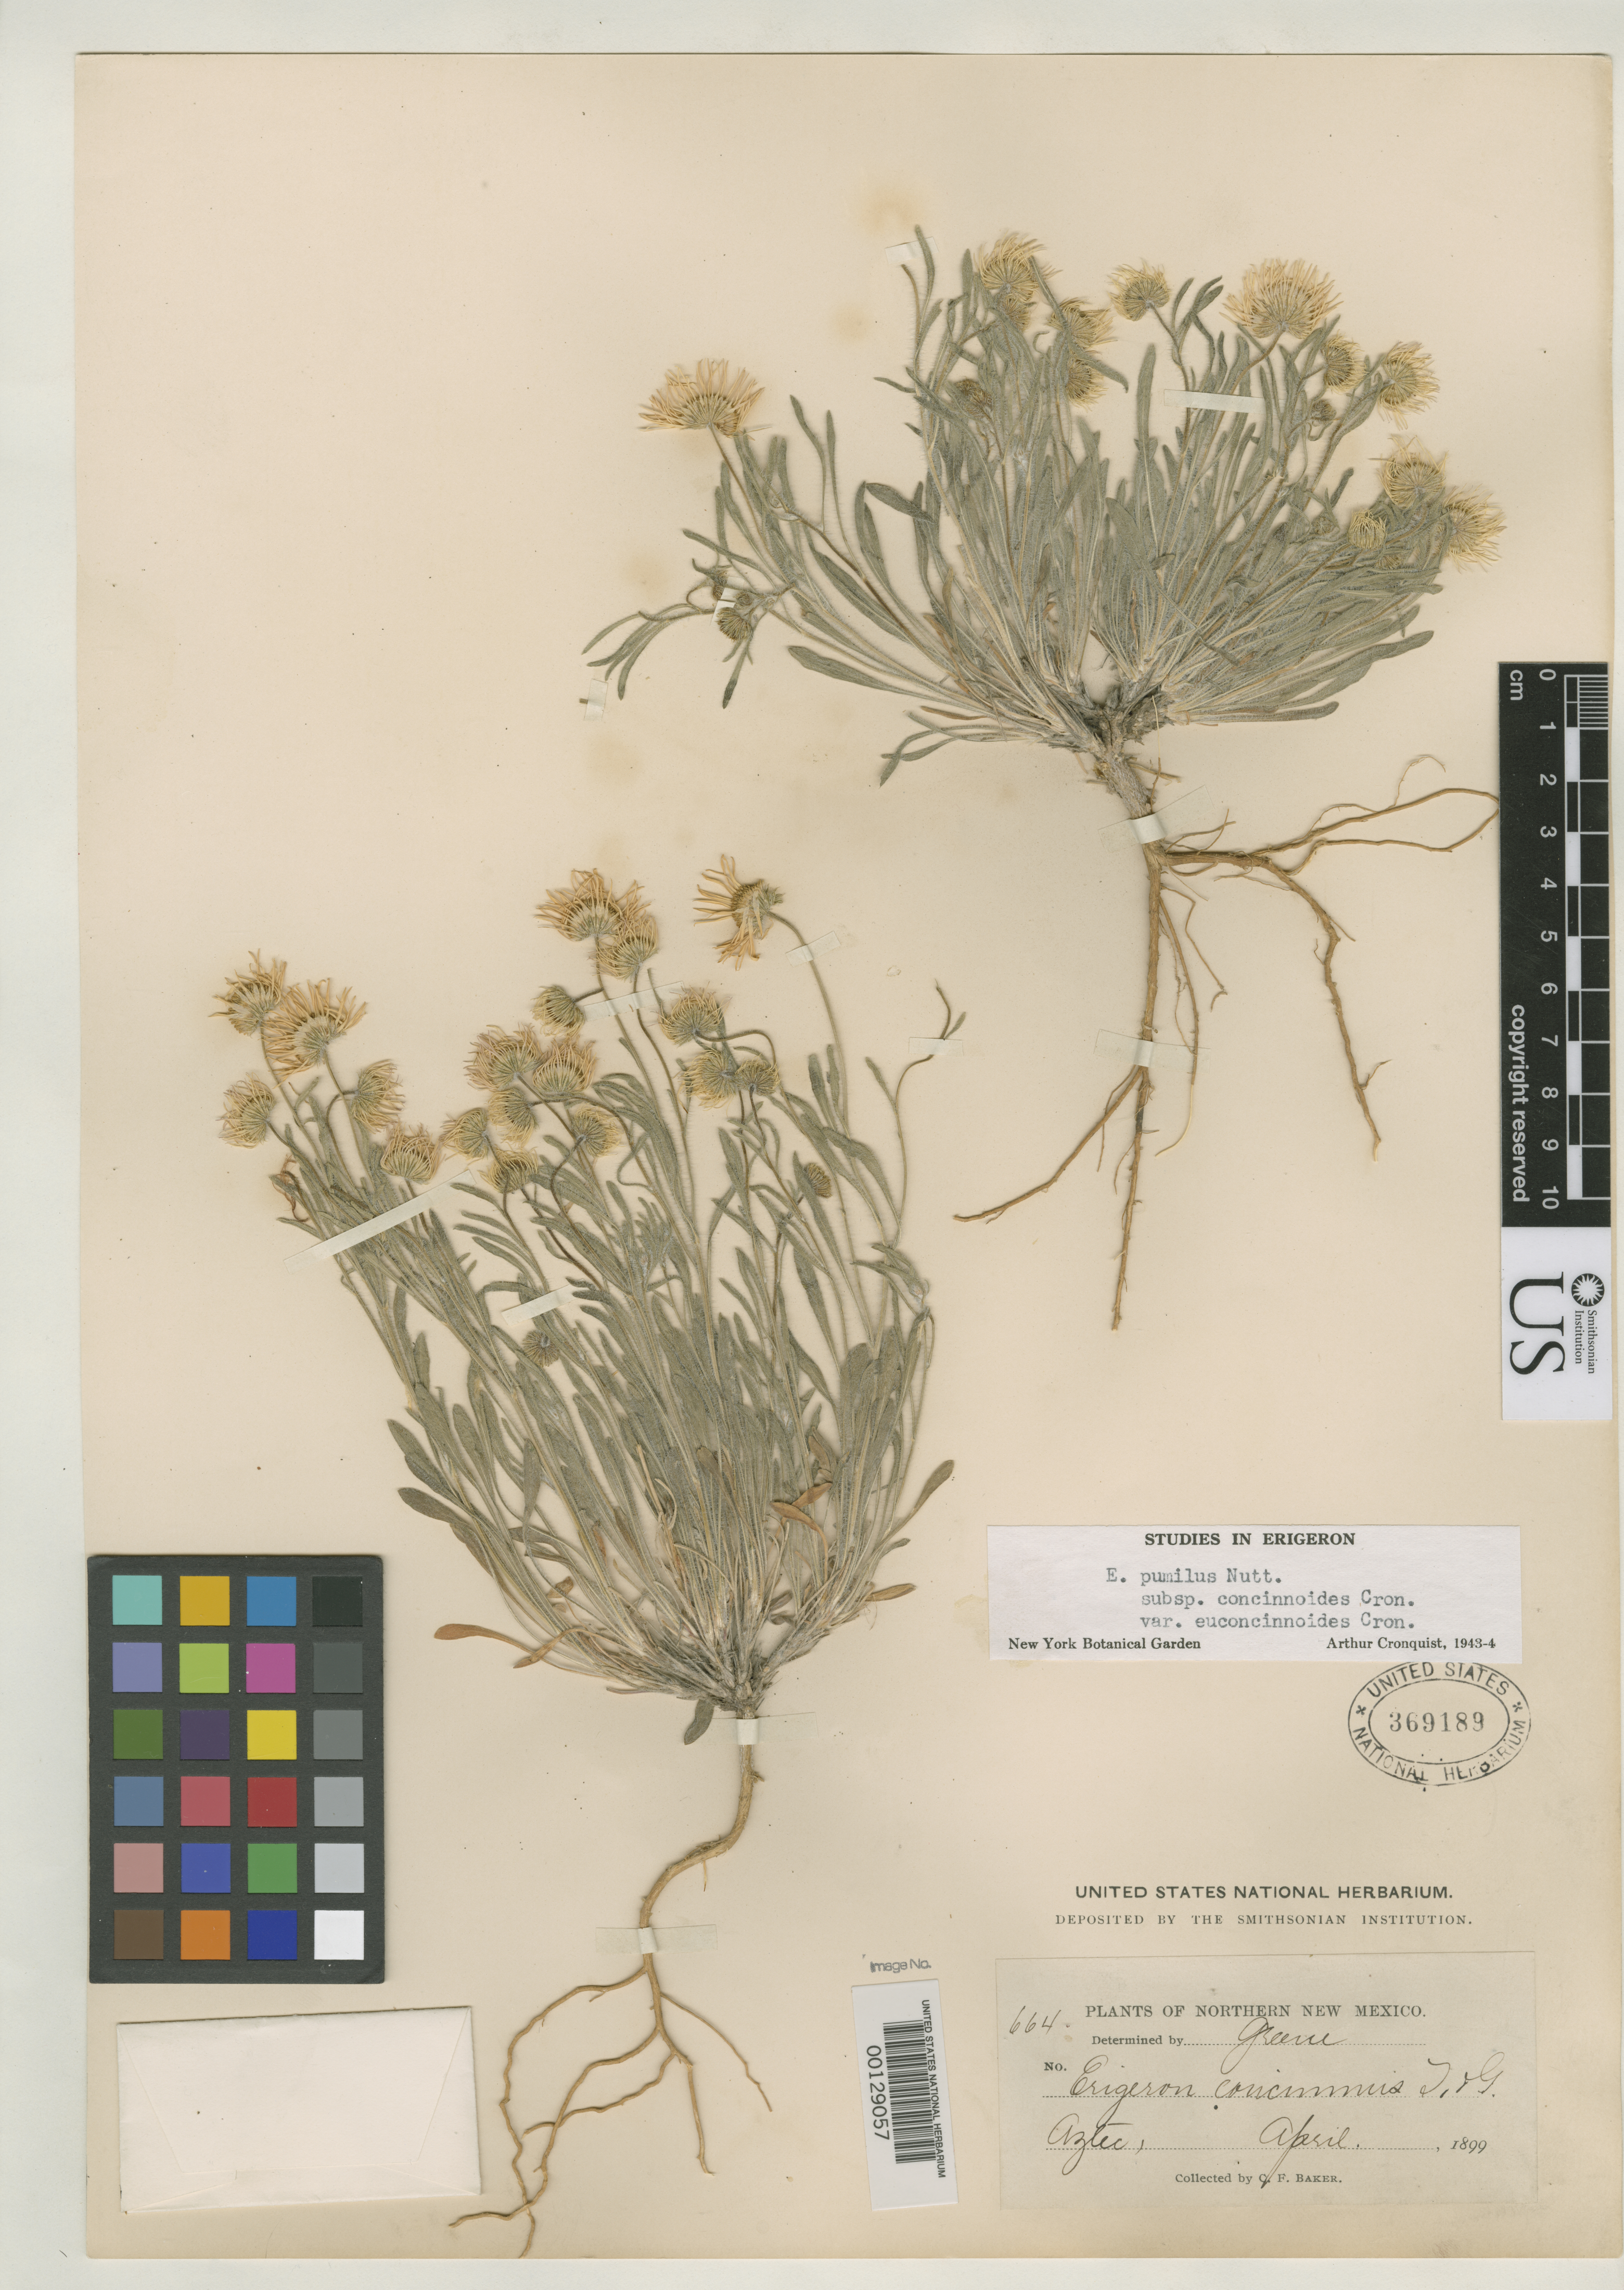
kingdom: Plantae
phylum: Tracheophyta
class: Magnoliopsida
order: Asterales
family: Asteraceae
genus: Erigeron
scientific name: Erigeron pumilus var. euconcinnoides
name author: Cronq.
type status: Syntype; Isotype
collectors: C. F. Baker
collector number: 664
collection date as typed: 28 Apr 1899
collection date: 1899-04-28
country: United States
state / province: New Mexico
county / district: San Juan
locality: Aztec.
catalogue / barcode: US 369189